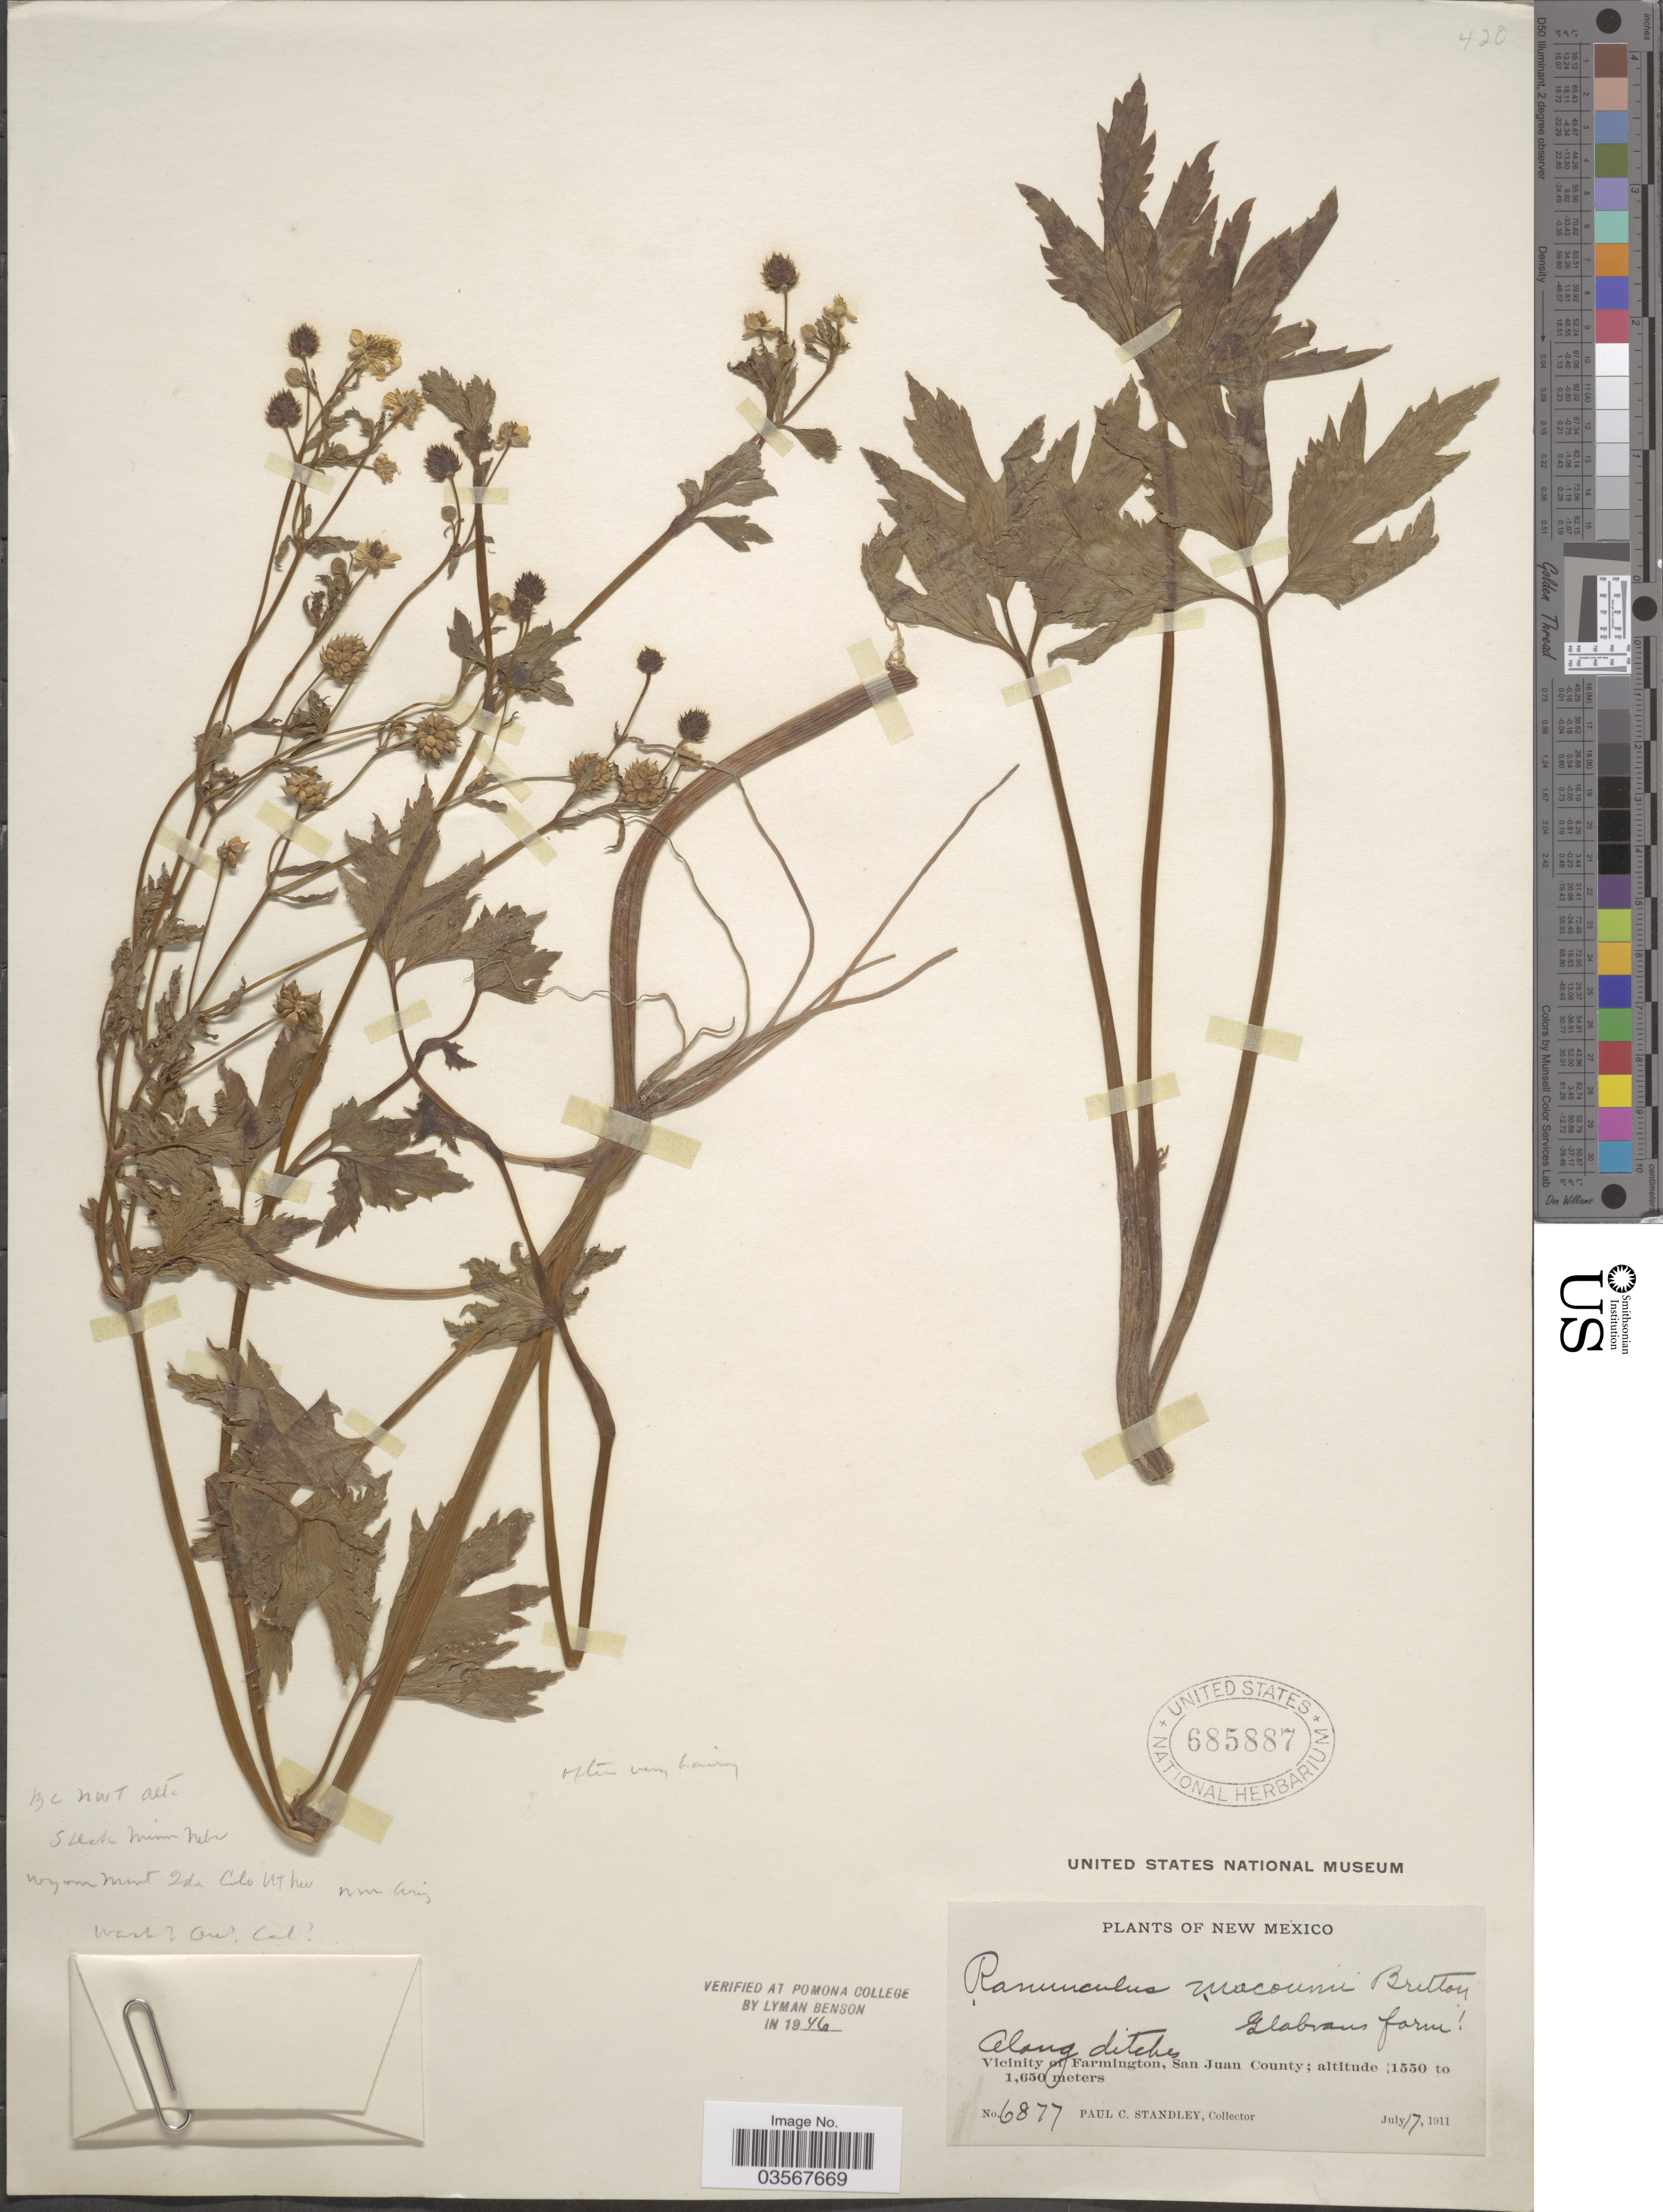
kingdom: Plantae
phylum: Tracheophyta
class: Magnoliopsida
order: Ranunculales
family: Ranunculaceae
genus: Ranunculus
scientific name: Ranunculus macounii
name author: Britton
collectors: P. C. Standley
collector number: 6877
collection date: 1911-07-17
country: United States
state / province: New Mexico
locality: Along ditches. Vicinity of Farmington, San Juan County.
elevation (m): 1550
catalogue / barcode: US 685887